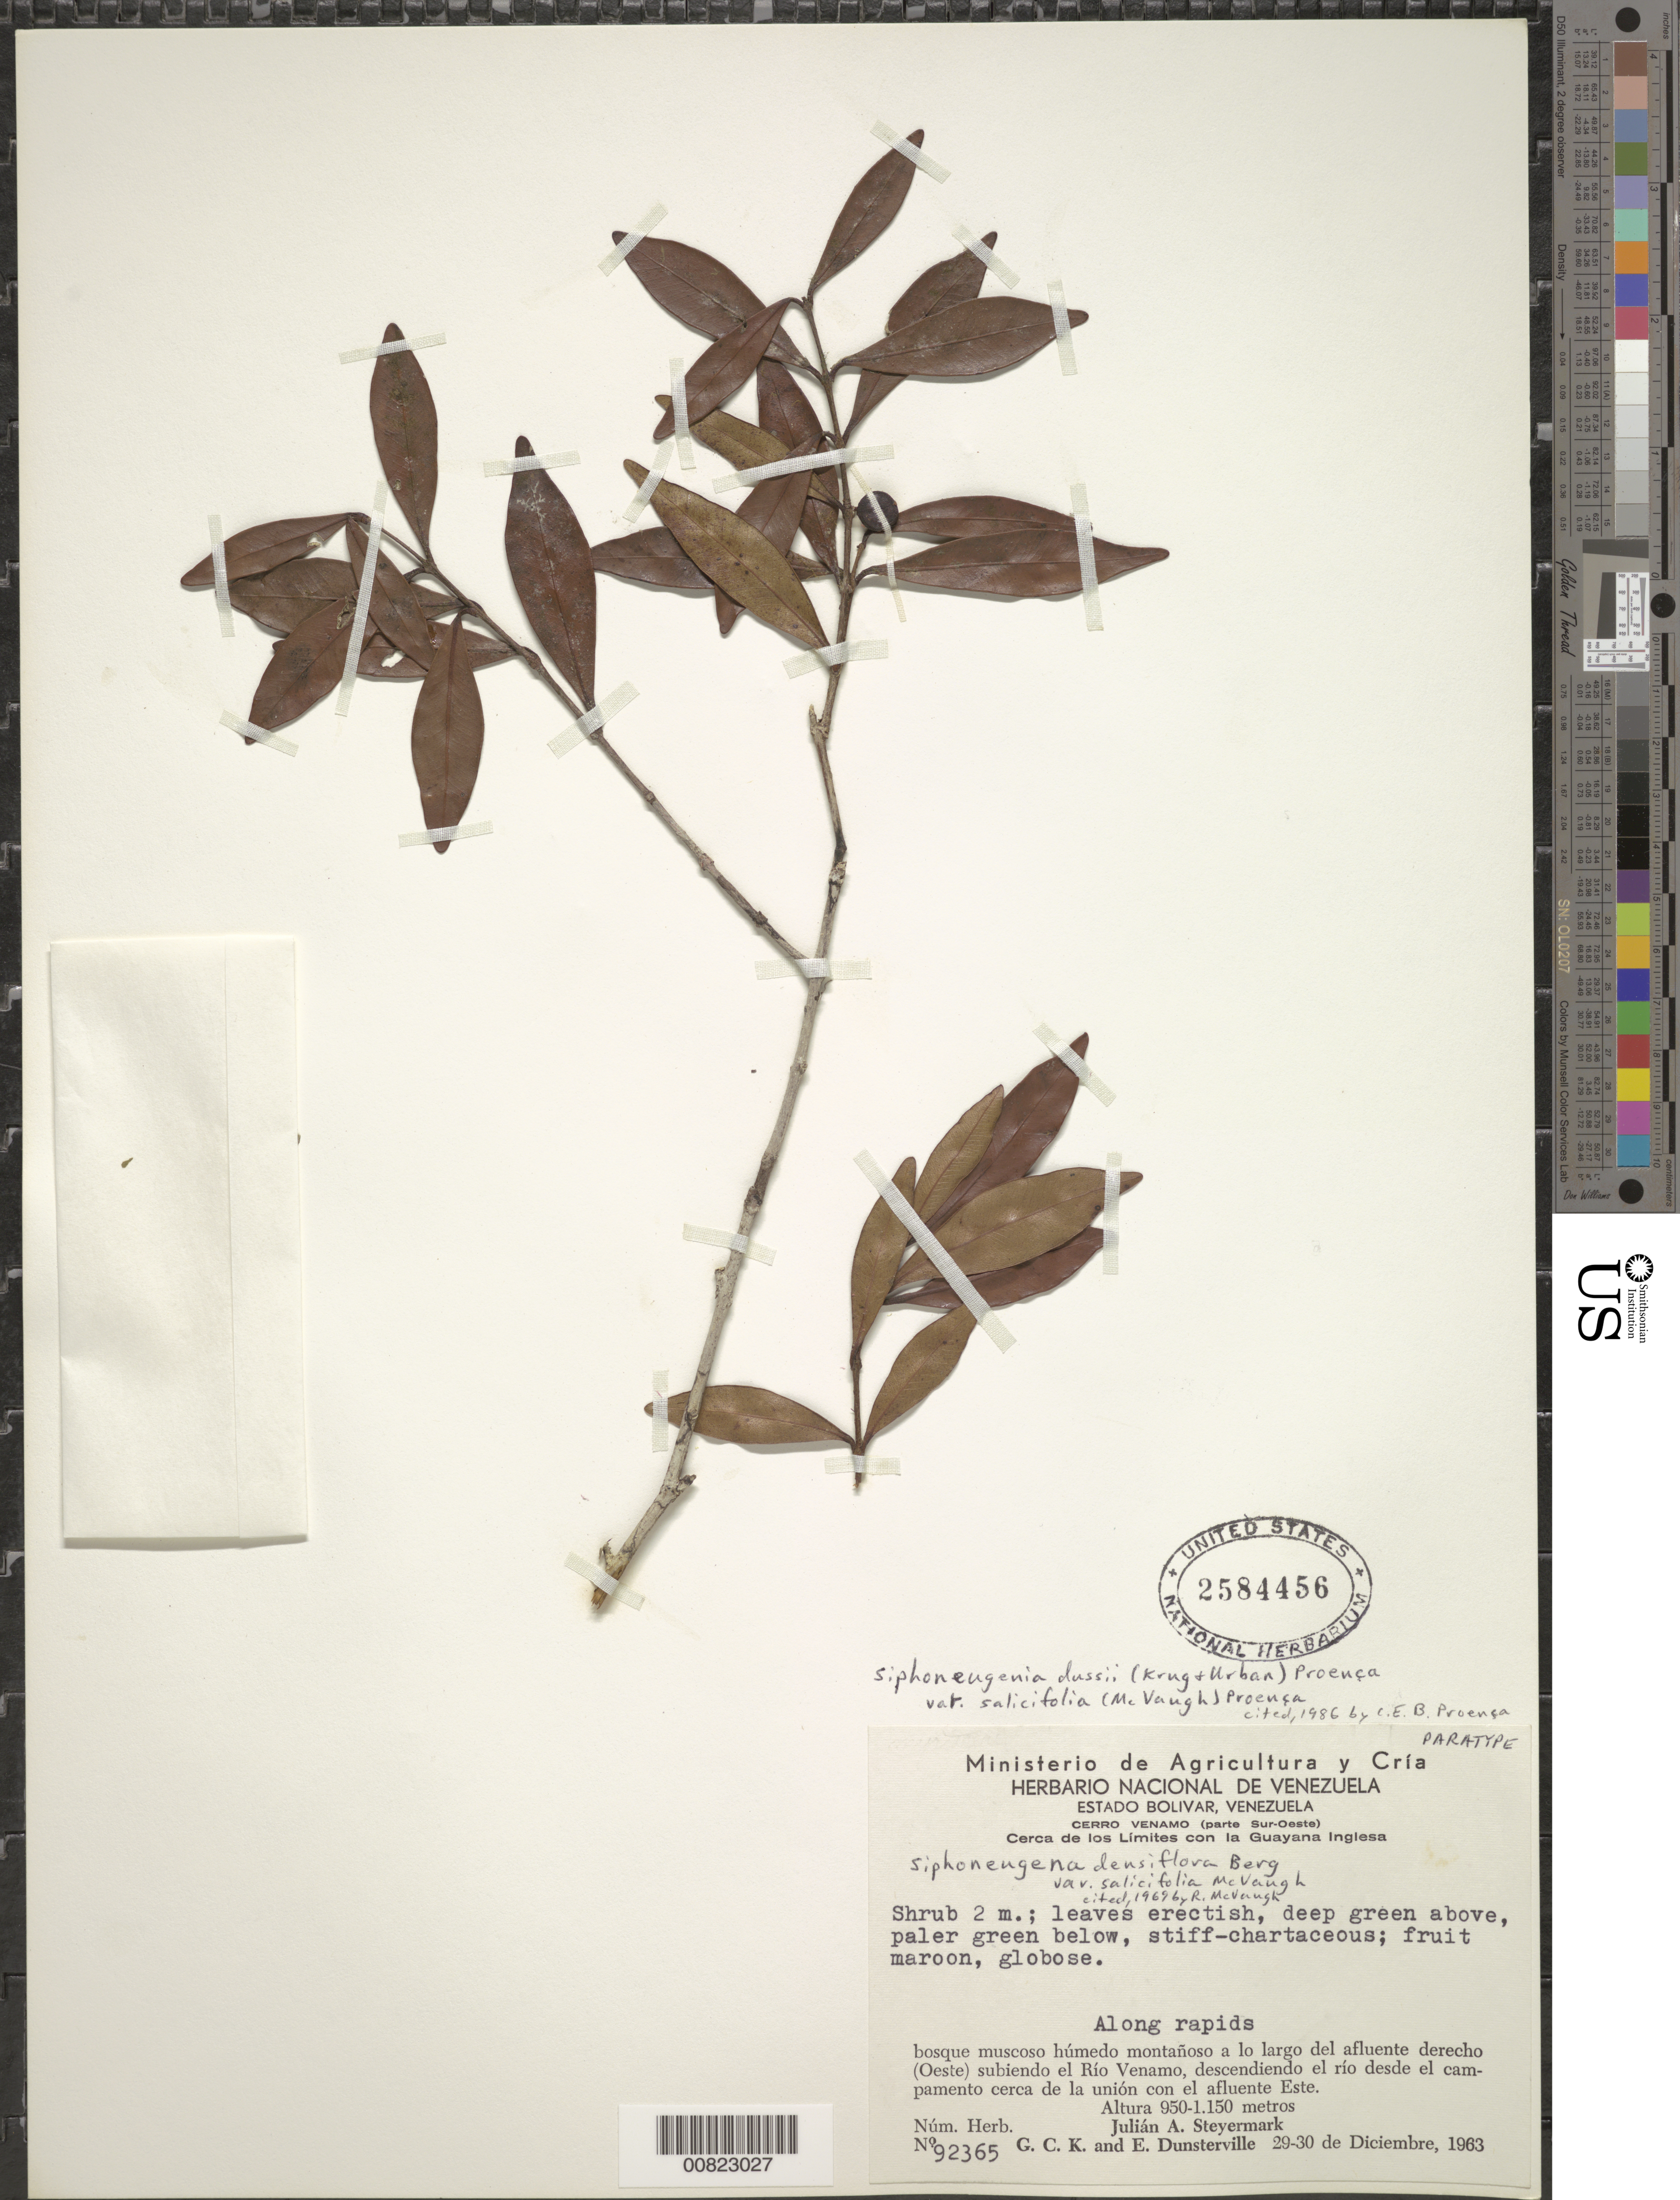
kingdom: Plantae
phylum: Tracheophyta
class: Magnoliopsida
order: Myrtales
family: Myrtaceae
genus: Siphoneugena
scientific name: Siphoneugena dussii var. salicifolia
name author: (McVaugh) Proença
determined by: Proença, C. E. B.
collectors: J. Steyermark, G. C. K. Dunsterville & E. Dunsterville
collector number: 92365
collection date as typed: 29-Dec-63 to 30-Dec-63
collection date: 1963-12-29/1963-12-30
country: Venezuela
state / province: Bolívar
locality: Cerro Venamo, Río Venamo, cerca de los limites con Guayana Inglesa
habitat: Bosque muscoso humedo montanoso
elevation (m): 950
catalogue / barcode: US 2584456